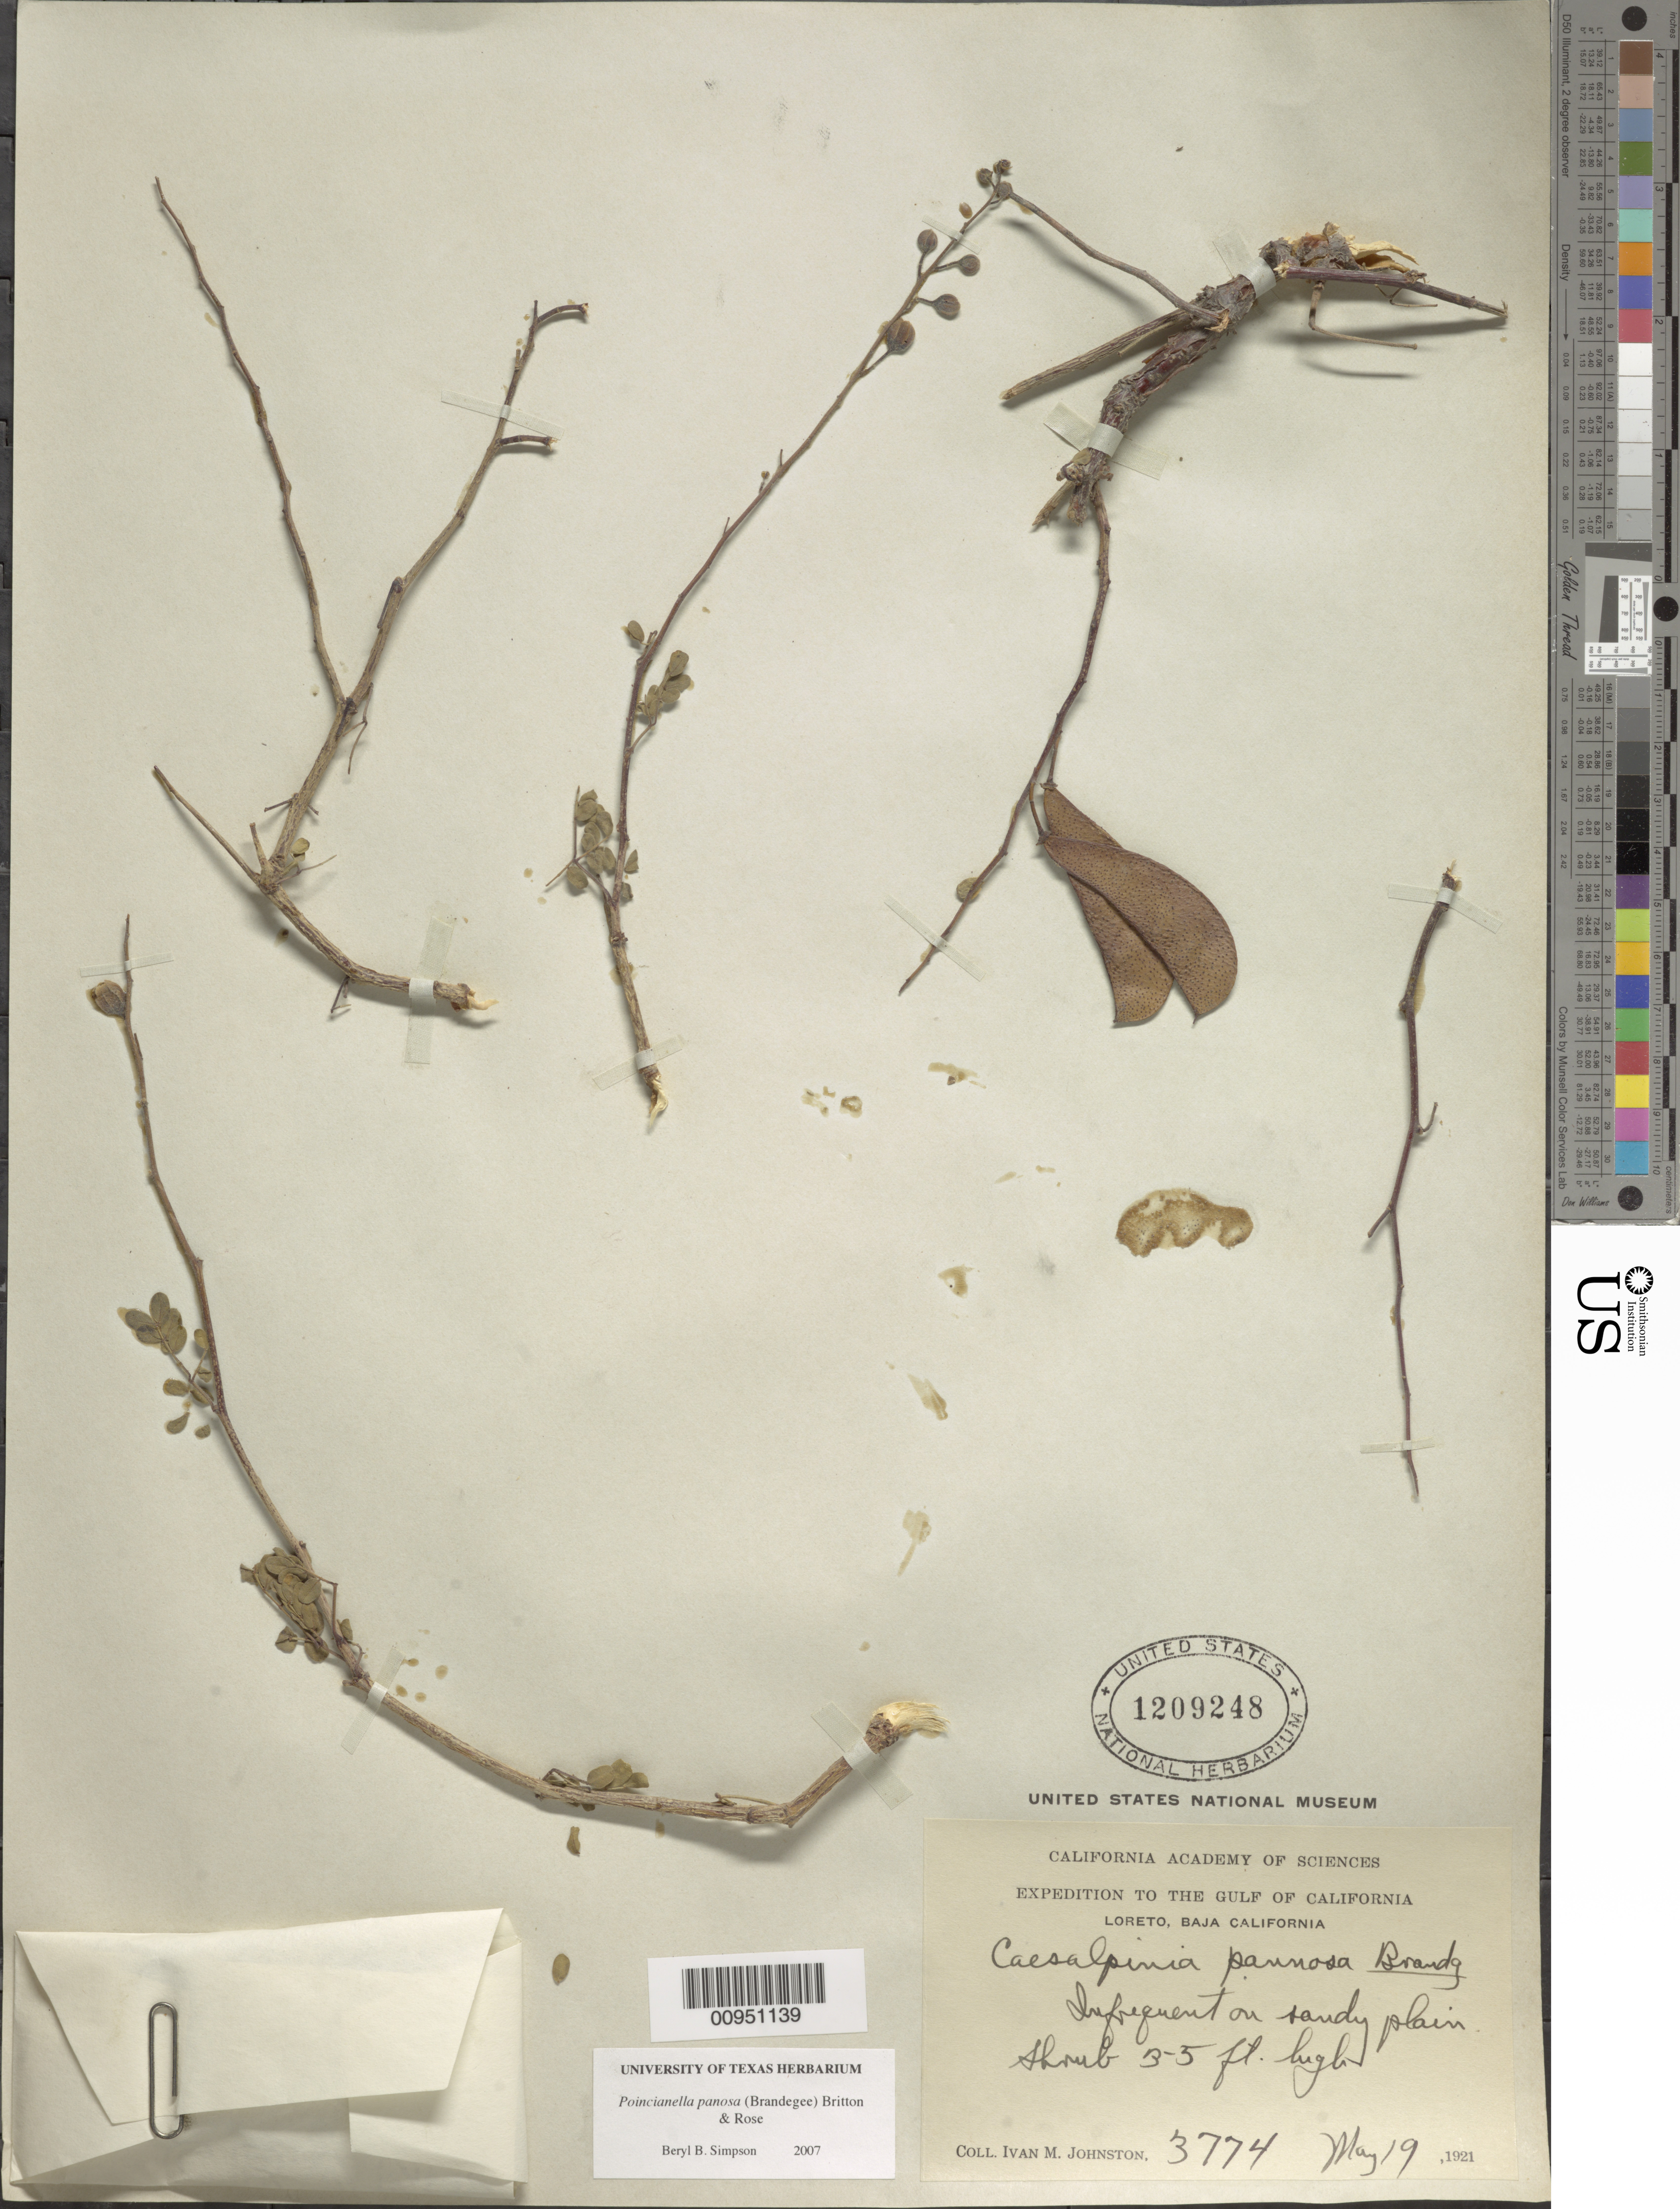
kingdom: Plantae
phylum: Tracheophyta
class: Magnoliopsida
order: Fabales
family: Fabaceae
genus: Erythrostemon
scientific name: Erythrostemon pannosus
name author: (K. Brandegee) Gagnon & G.P. Lewis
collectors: Johnston, --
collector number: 3774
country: Mexico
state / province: Baja California Sur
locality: Loreto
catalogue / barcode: US 1209248